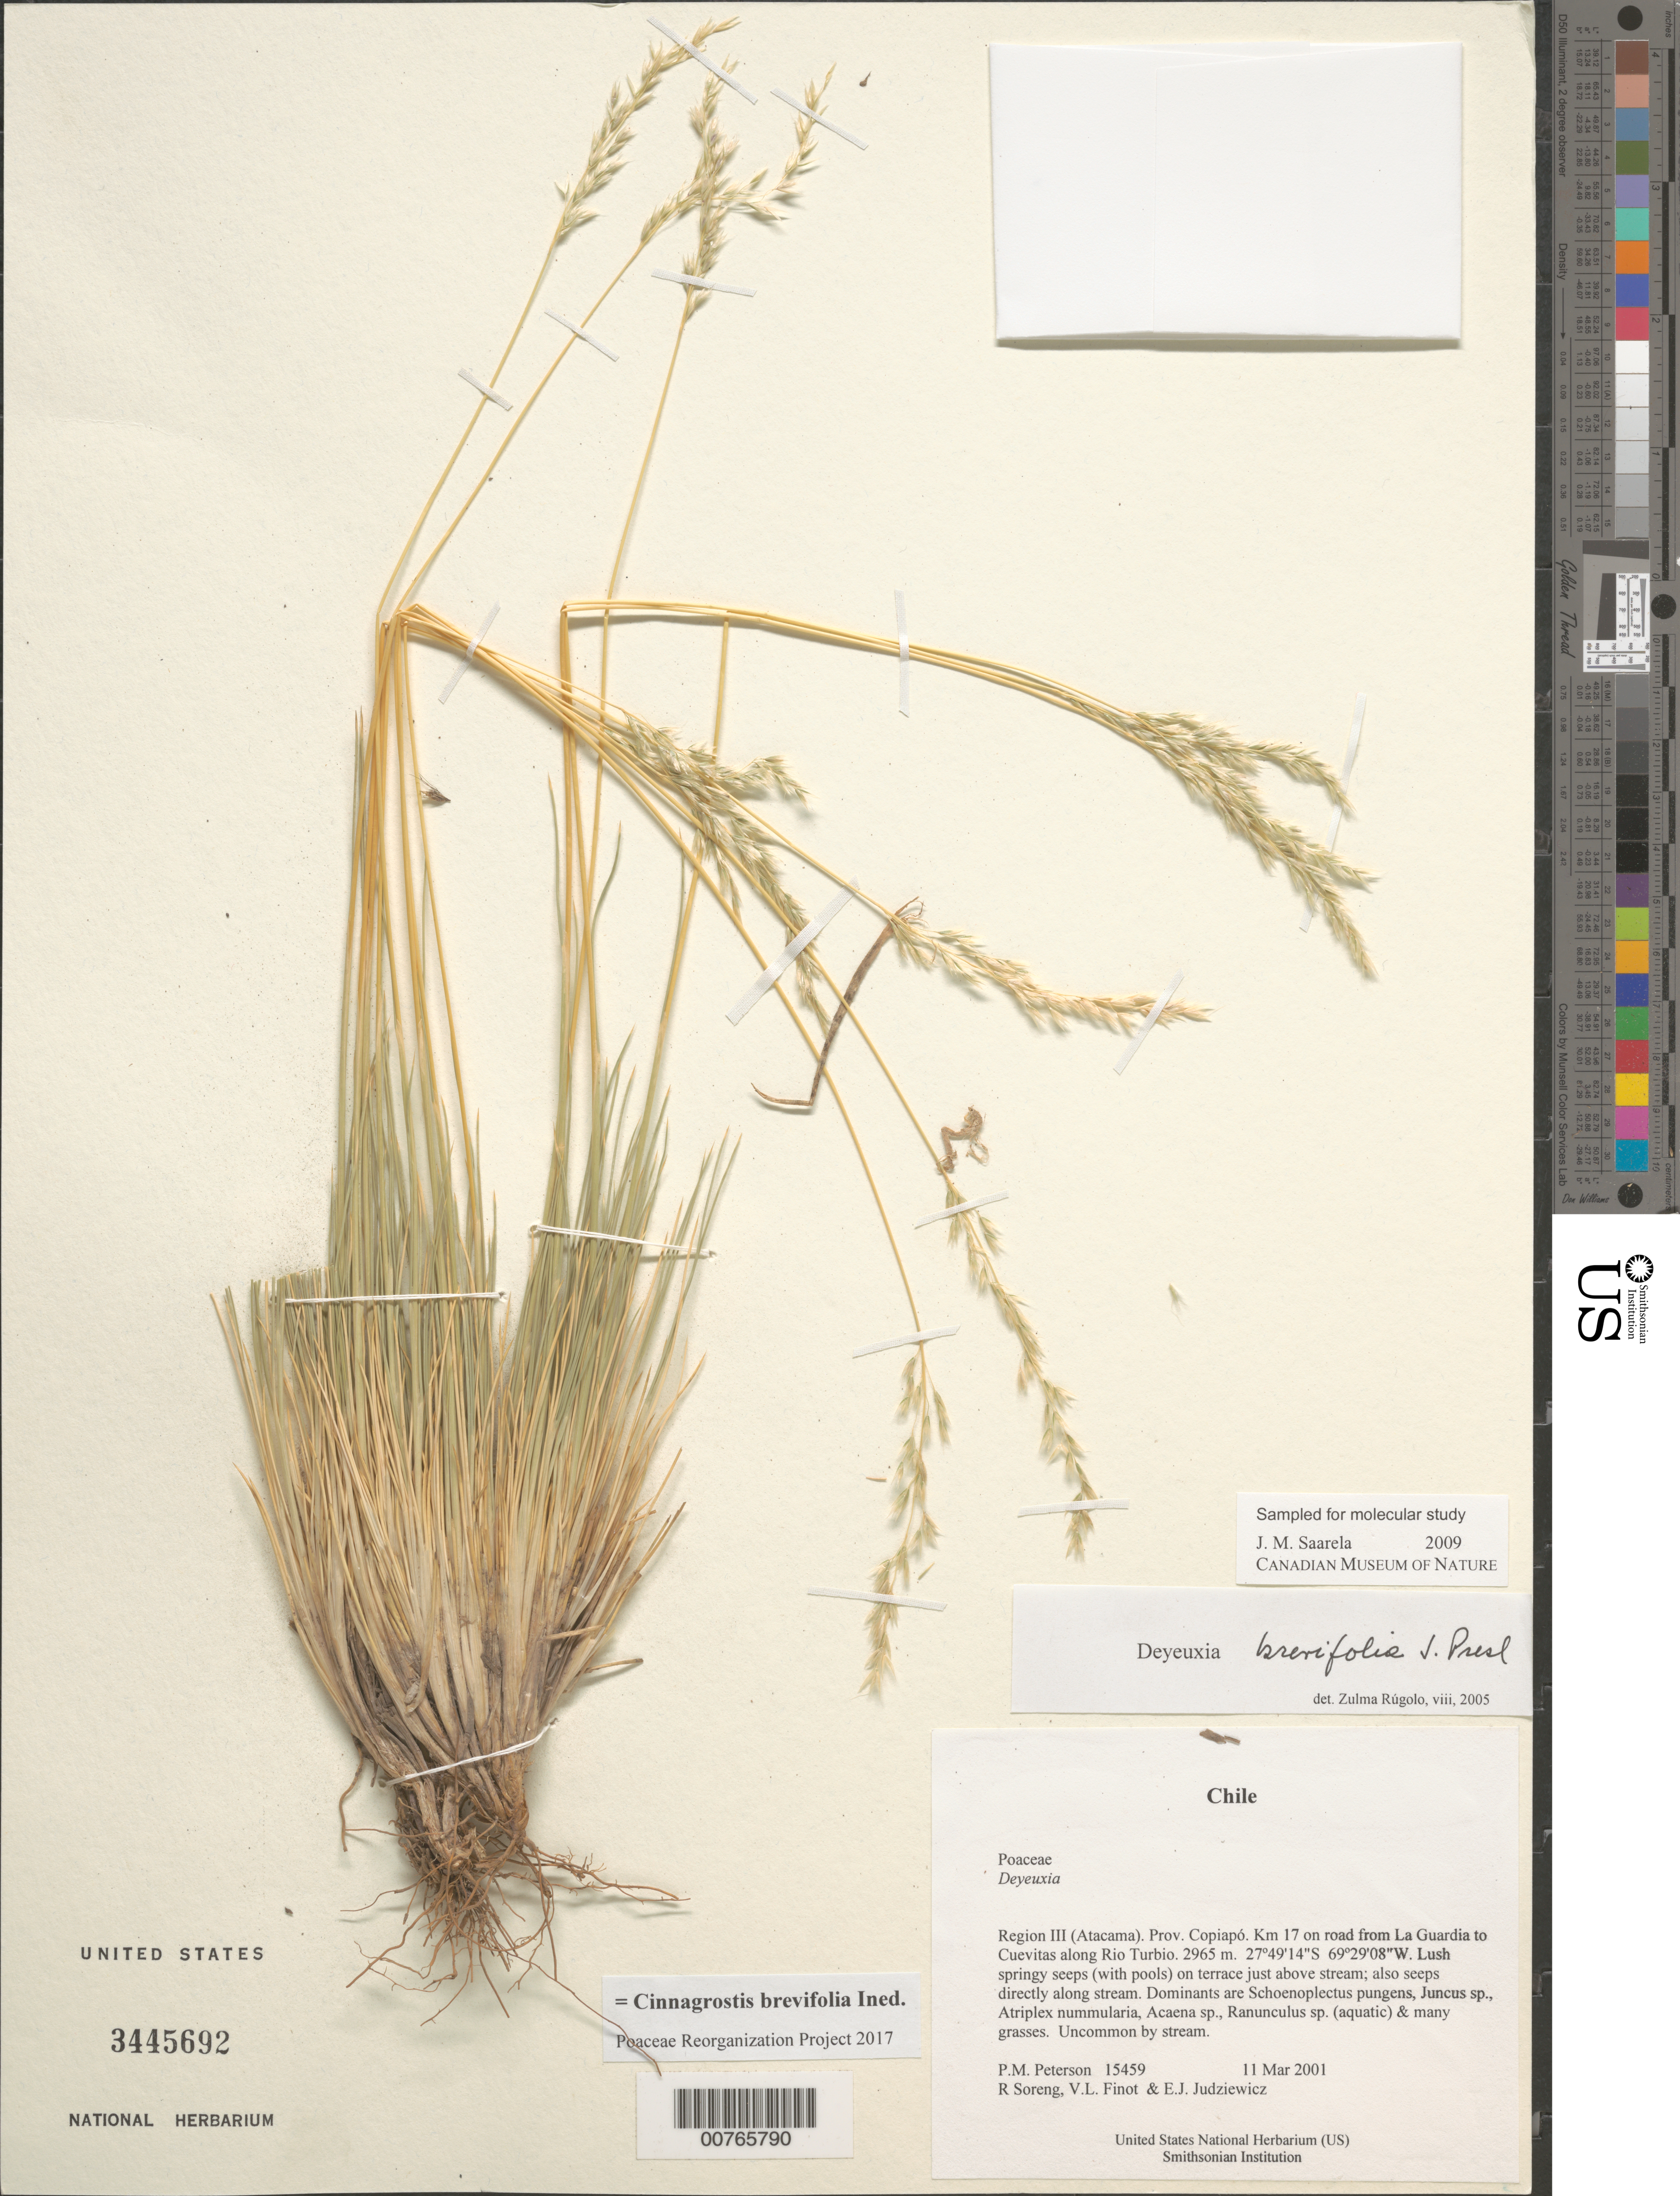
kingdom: Plantae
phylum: Tracheophyta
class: Liliopsida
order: Poales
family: Poaceae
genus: Cinnagrostis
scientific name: Cinnagrostis brevifolia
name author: (J. Presl) P.M. Peterson et al.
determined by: Poaceae Reorganization Project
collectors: P. M. Peterson, R. J. Soreng, V. Finot & E. J. Judziewicz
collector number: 15459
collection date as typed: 11 Mar 2001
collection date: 2001-03-11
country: Chile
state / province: Atacama (III)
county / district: Copiapó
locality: Km 17 on road from La Guardia to Cuevitas along Rio Turbio.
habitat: Lush springy seeps (with pools) on terrace just above stream; also seeps directly along stream.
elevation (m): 2965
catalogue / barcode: US 3445692